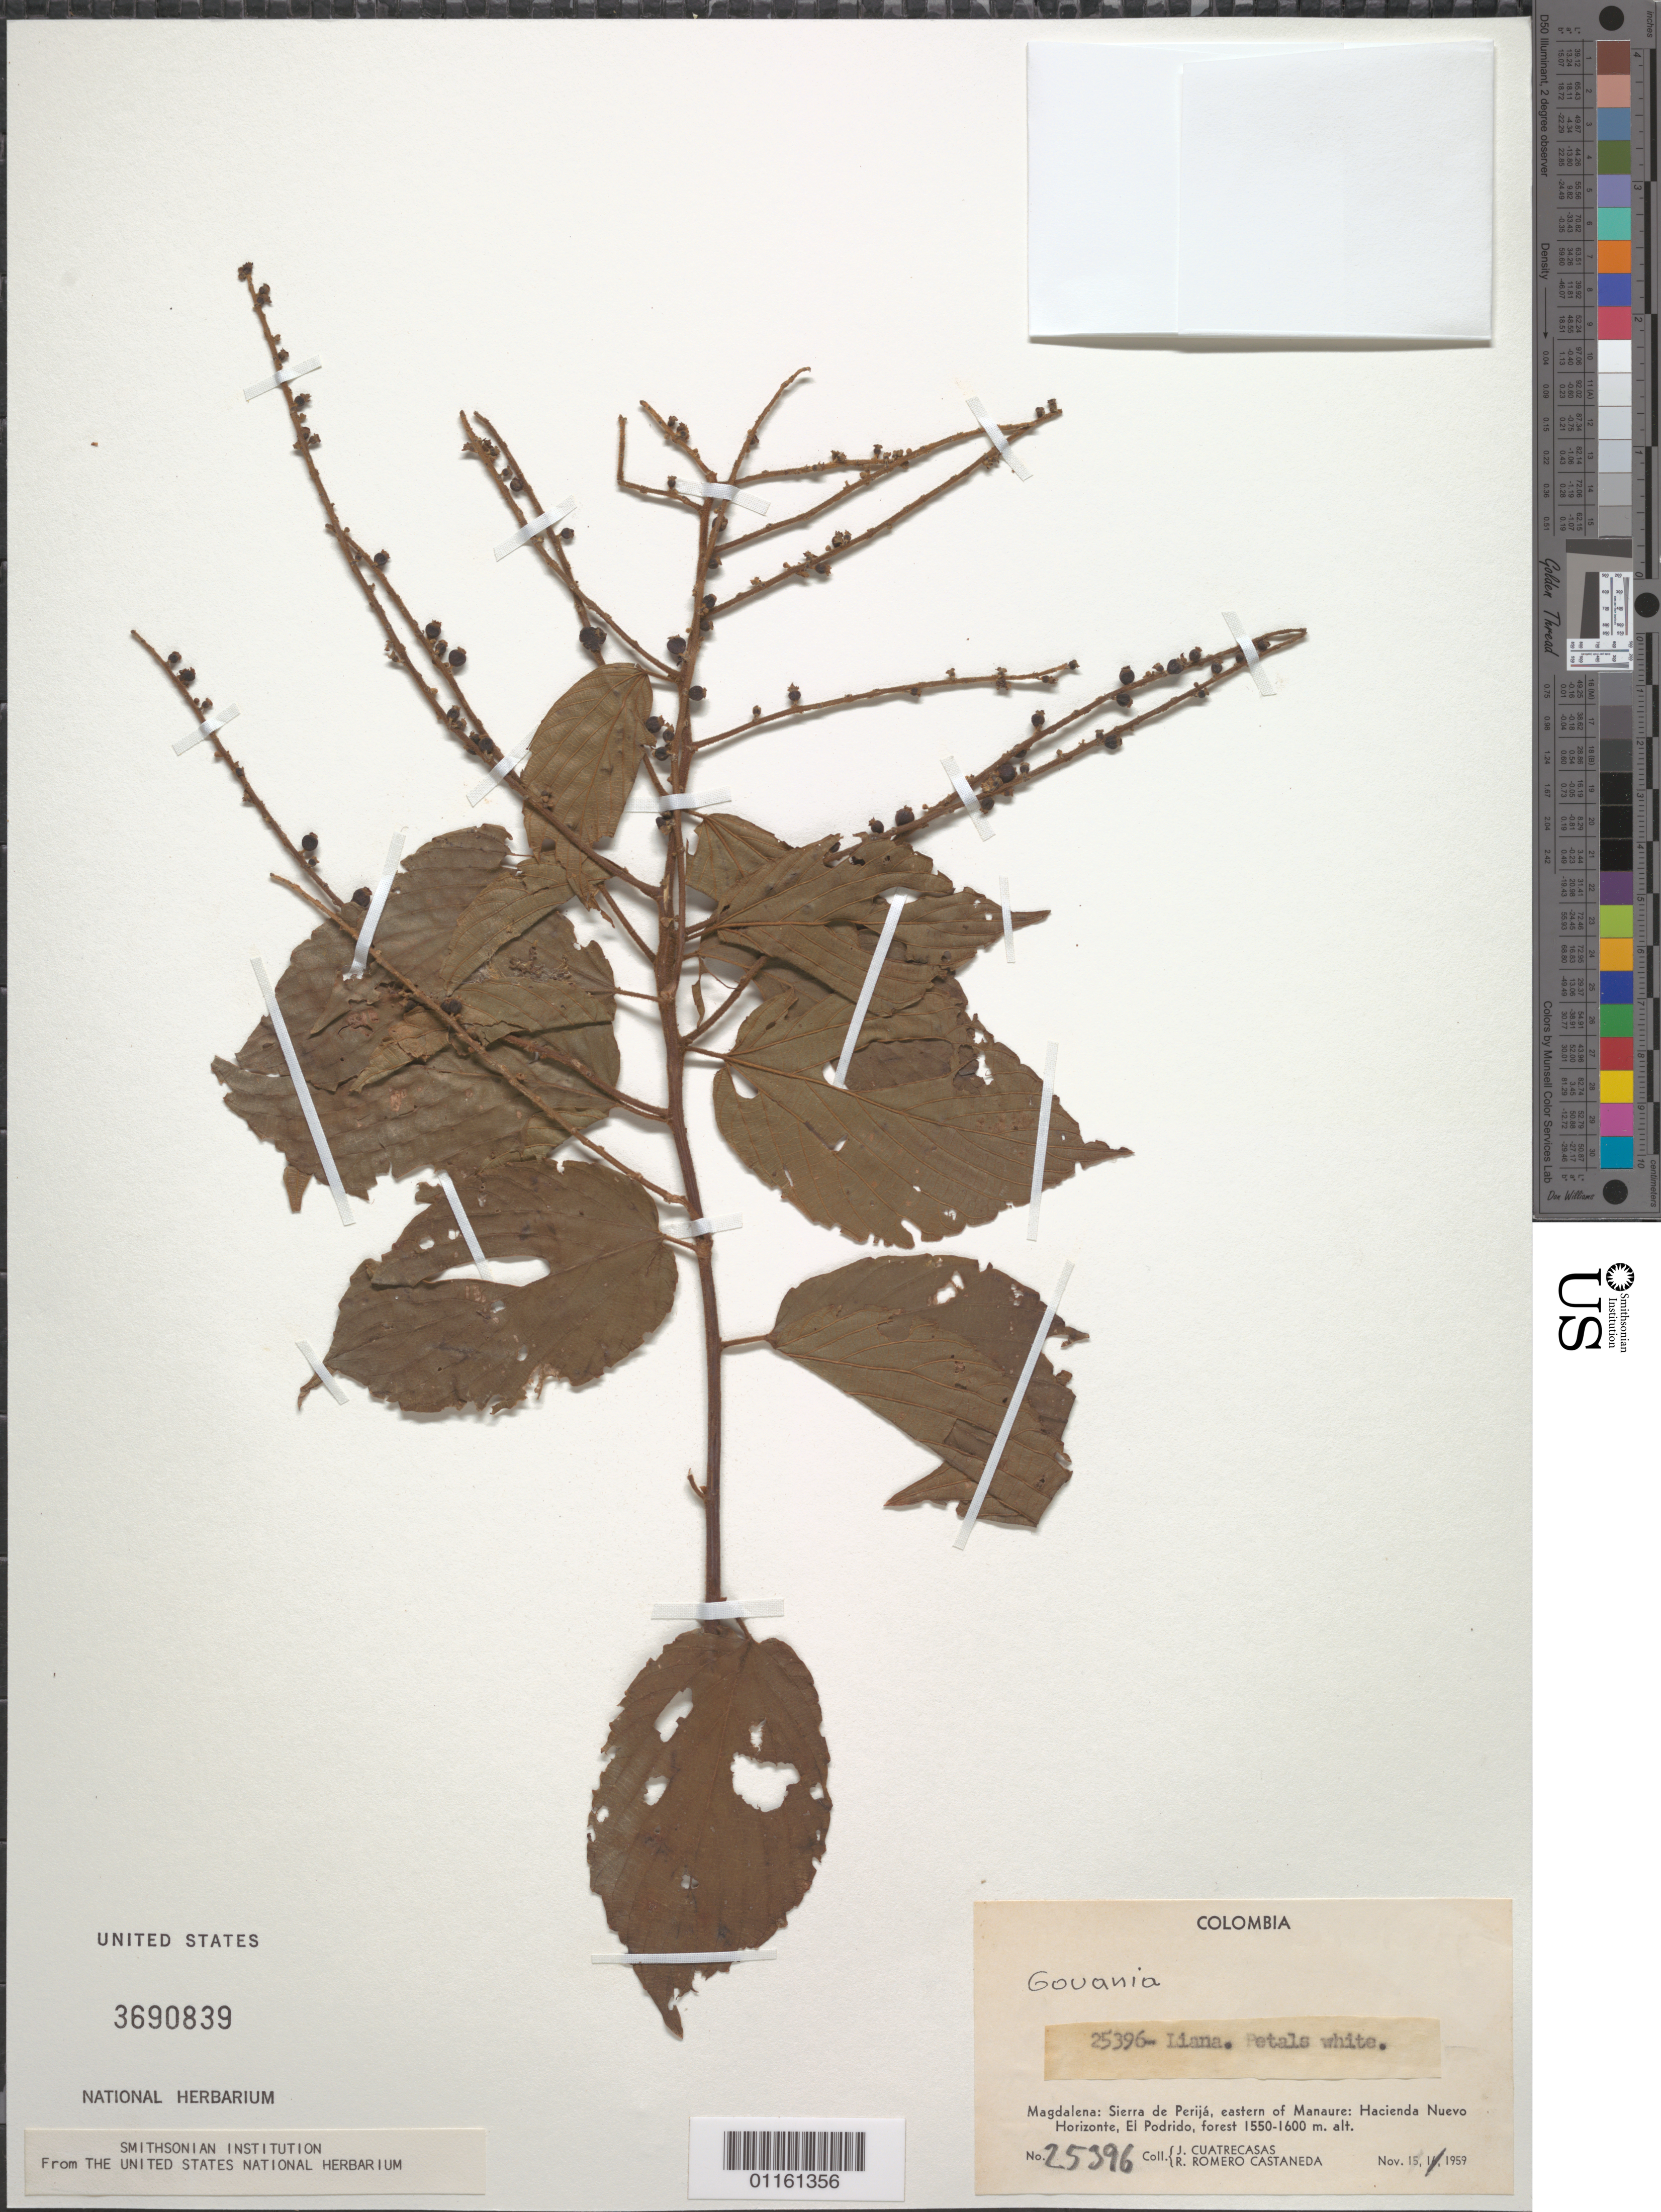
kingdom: Plantae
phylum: Tracheophyta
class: Magnoliopsida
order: Rosales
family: Rhamnaceae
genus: Gouania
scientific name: Gouania polygama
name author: (Jacq.) Urb.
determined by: Figueira, Mauricio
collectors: J. Cuatrecasas & R. Romero Castañeda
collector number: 25396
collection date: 1959-11-15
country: Colombia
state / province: Magdalena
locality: Sierra de Perija, eastern of Manaure: Hacienda Nuevo Horizonte, El Podrido, forest.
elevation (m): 1550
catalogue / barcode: US 3690839